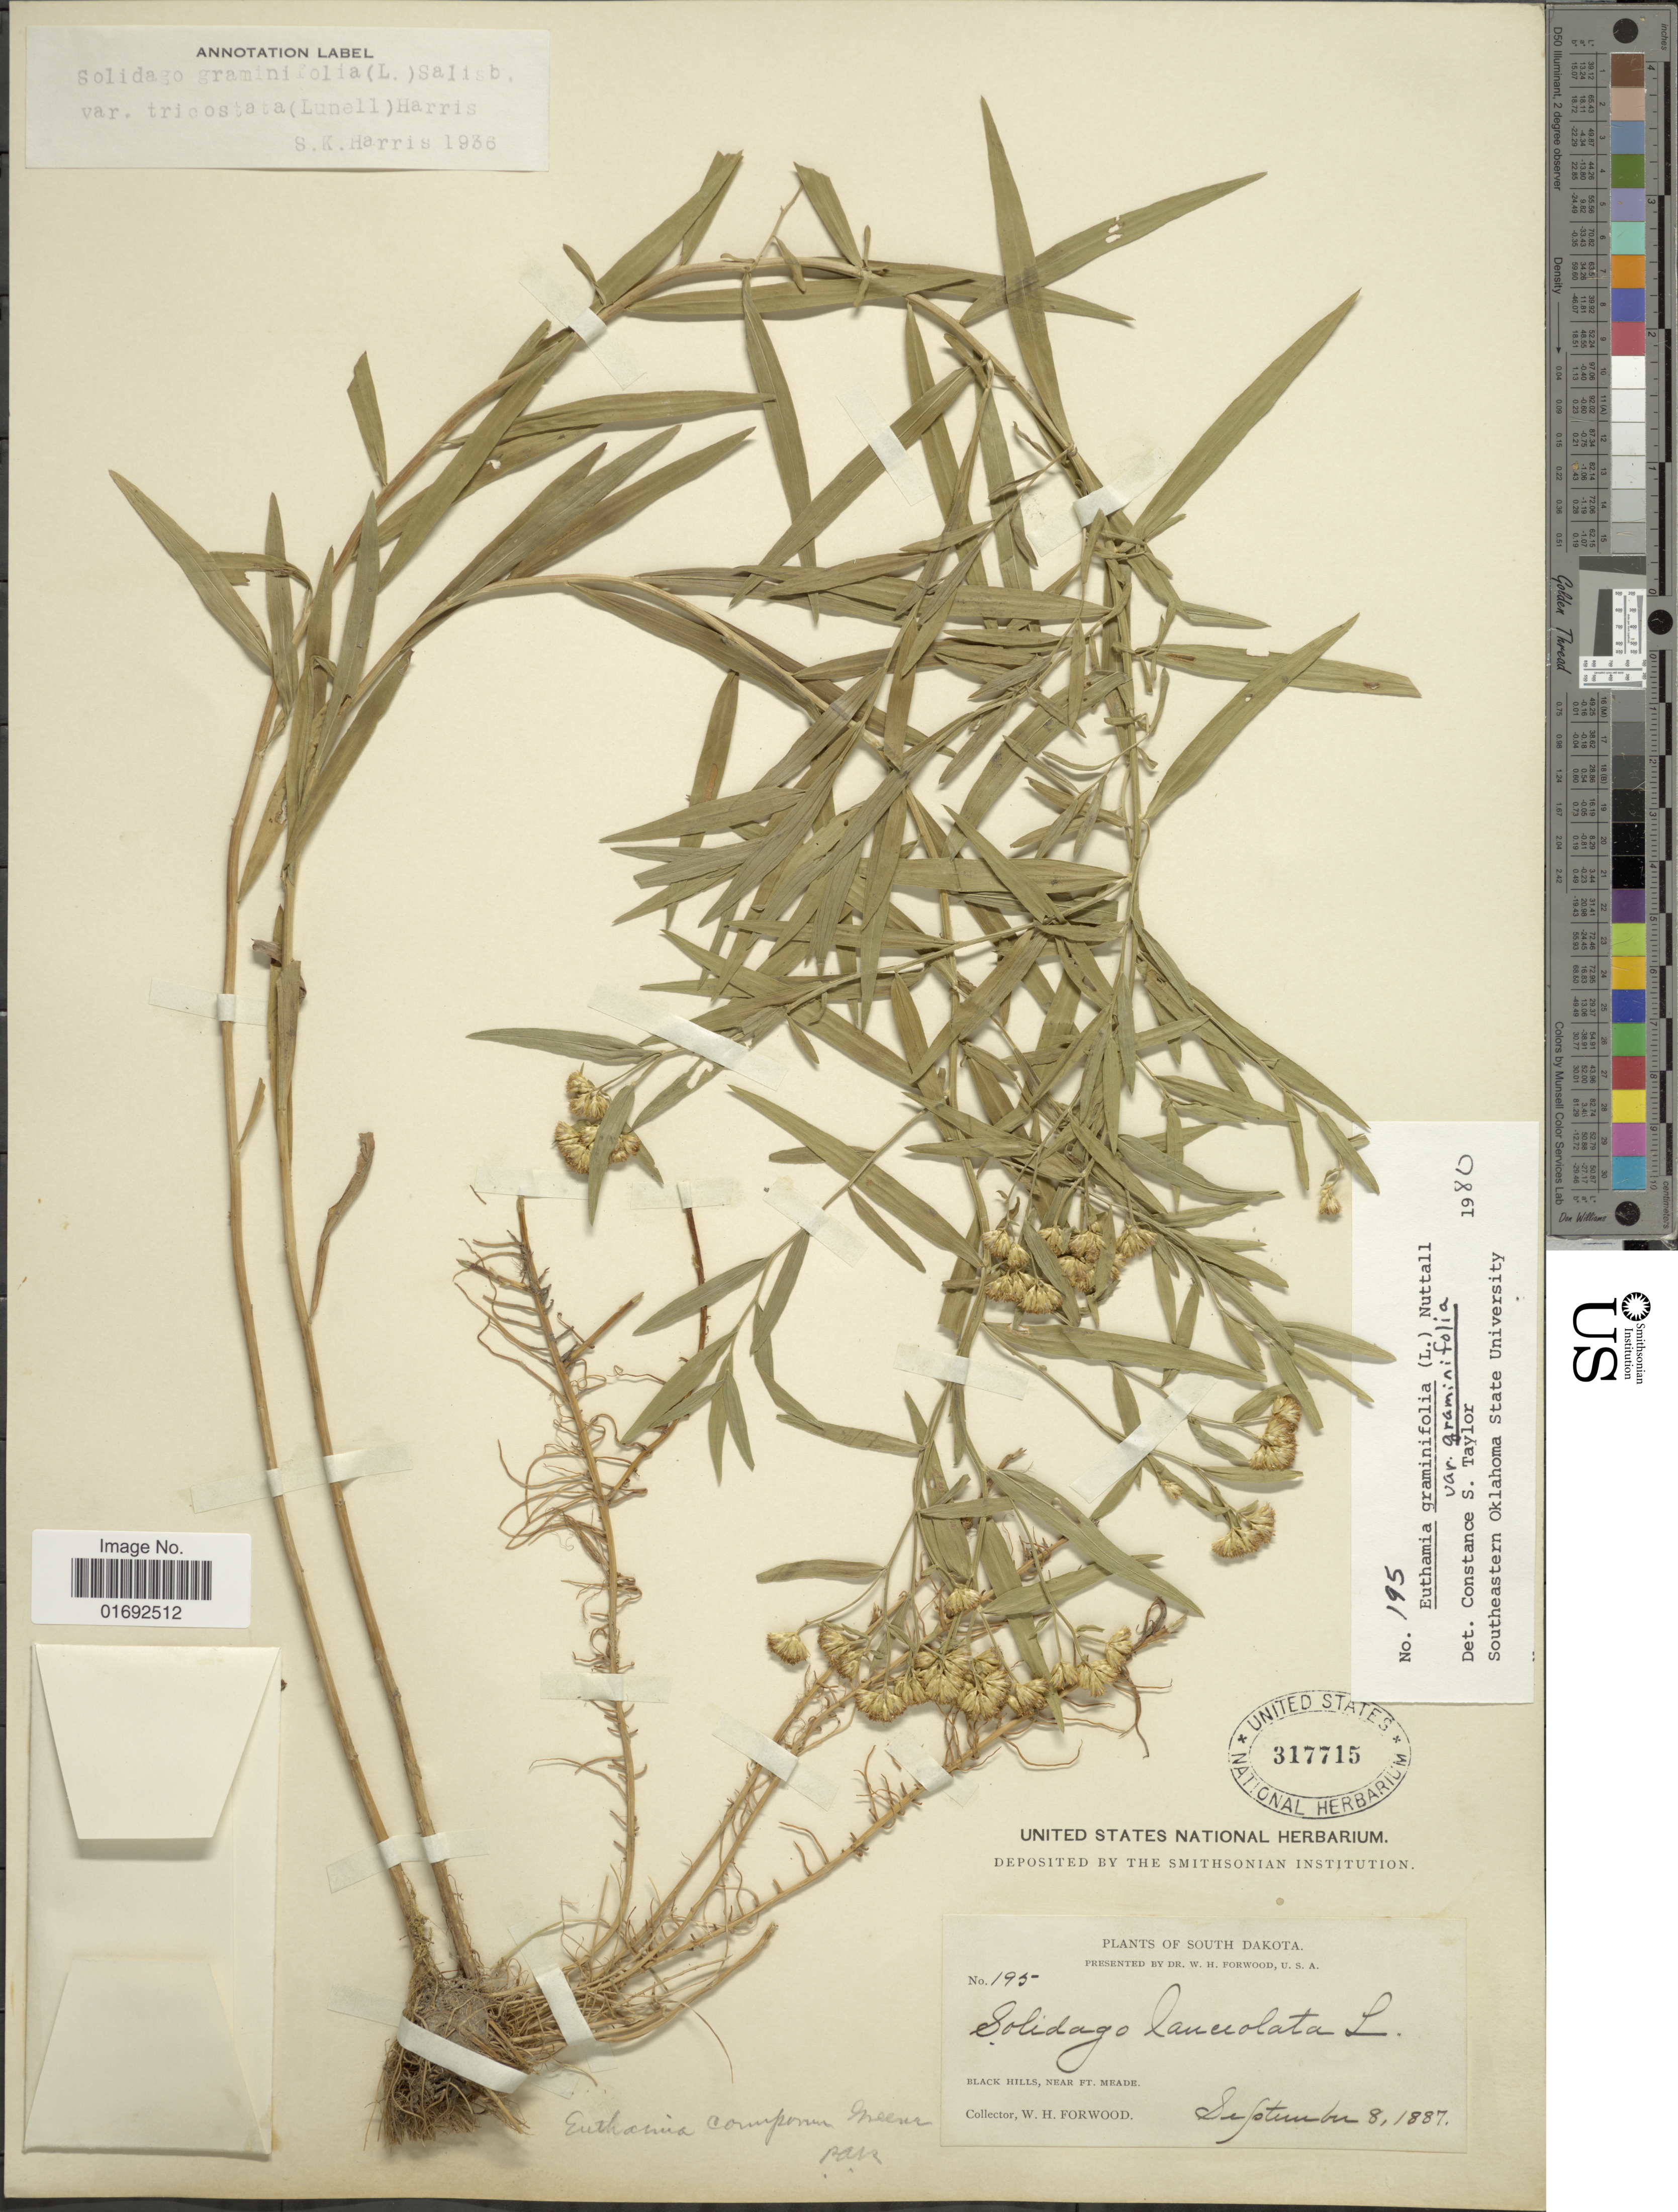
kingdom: Plantae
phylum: Tracheophyta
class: Magnoliopsida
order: Asterales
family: Asteraceae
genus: Euthamia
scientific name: Euthamia graminifolia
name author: (L.) Nutt.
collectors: W. Forwood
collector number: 195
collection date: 1887-09-08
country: United States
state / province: South Dakota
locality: Black Hills, near Ft. Meade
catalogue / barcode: US 317715